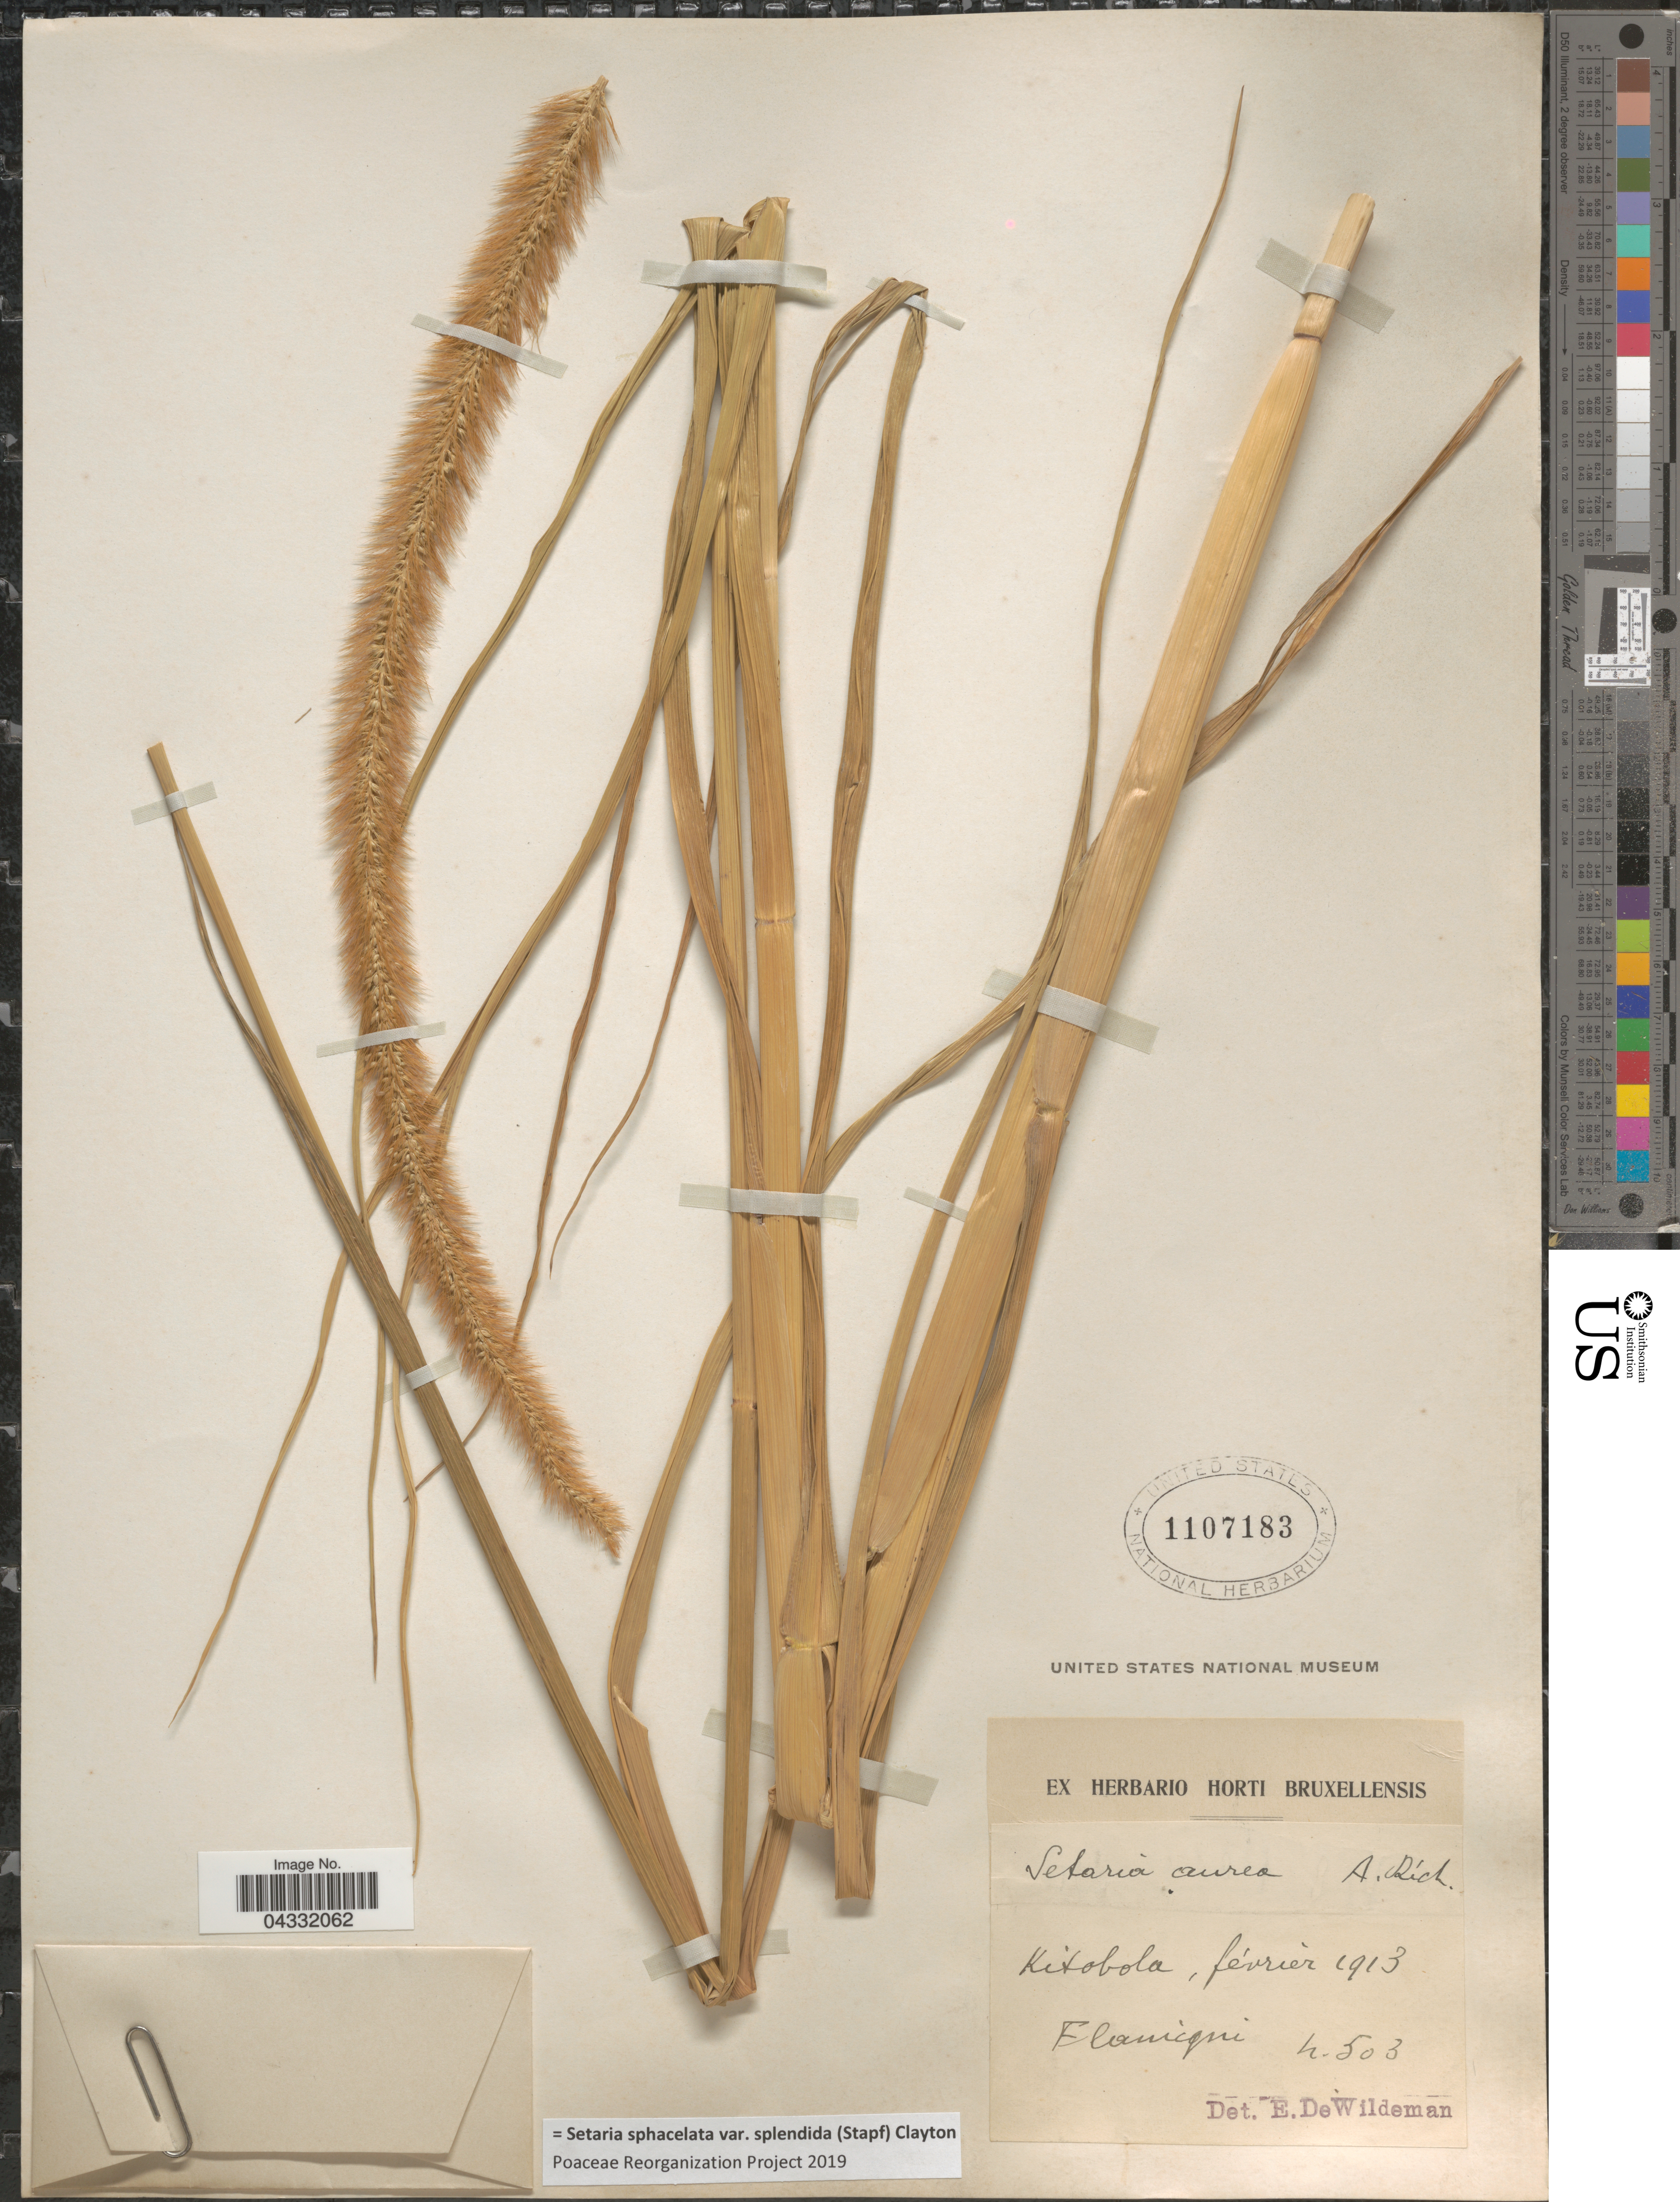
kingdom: Plantae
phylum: Tracheophyta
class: Liliopsida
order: Poales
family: Poaceae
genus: Setaria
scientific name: Setaria sphacelata var. splendida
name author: (Stapf) Clayton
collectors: Flamigni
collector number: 503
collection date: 1913-02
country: Congo, Democratic Republic of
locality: Kitobola.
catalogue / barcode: US 1107183